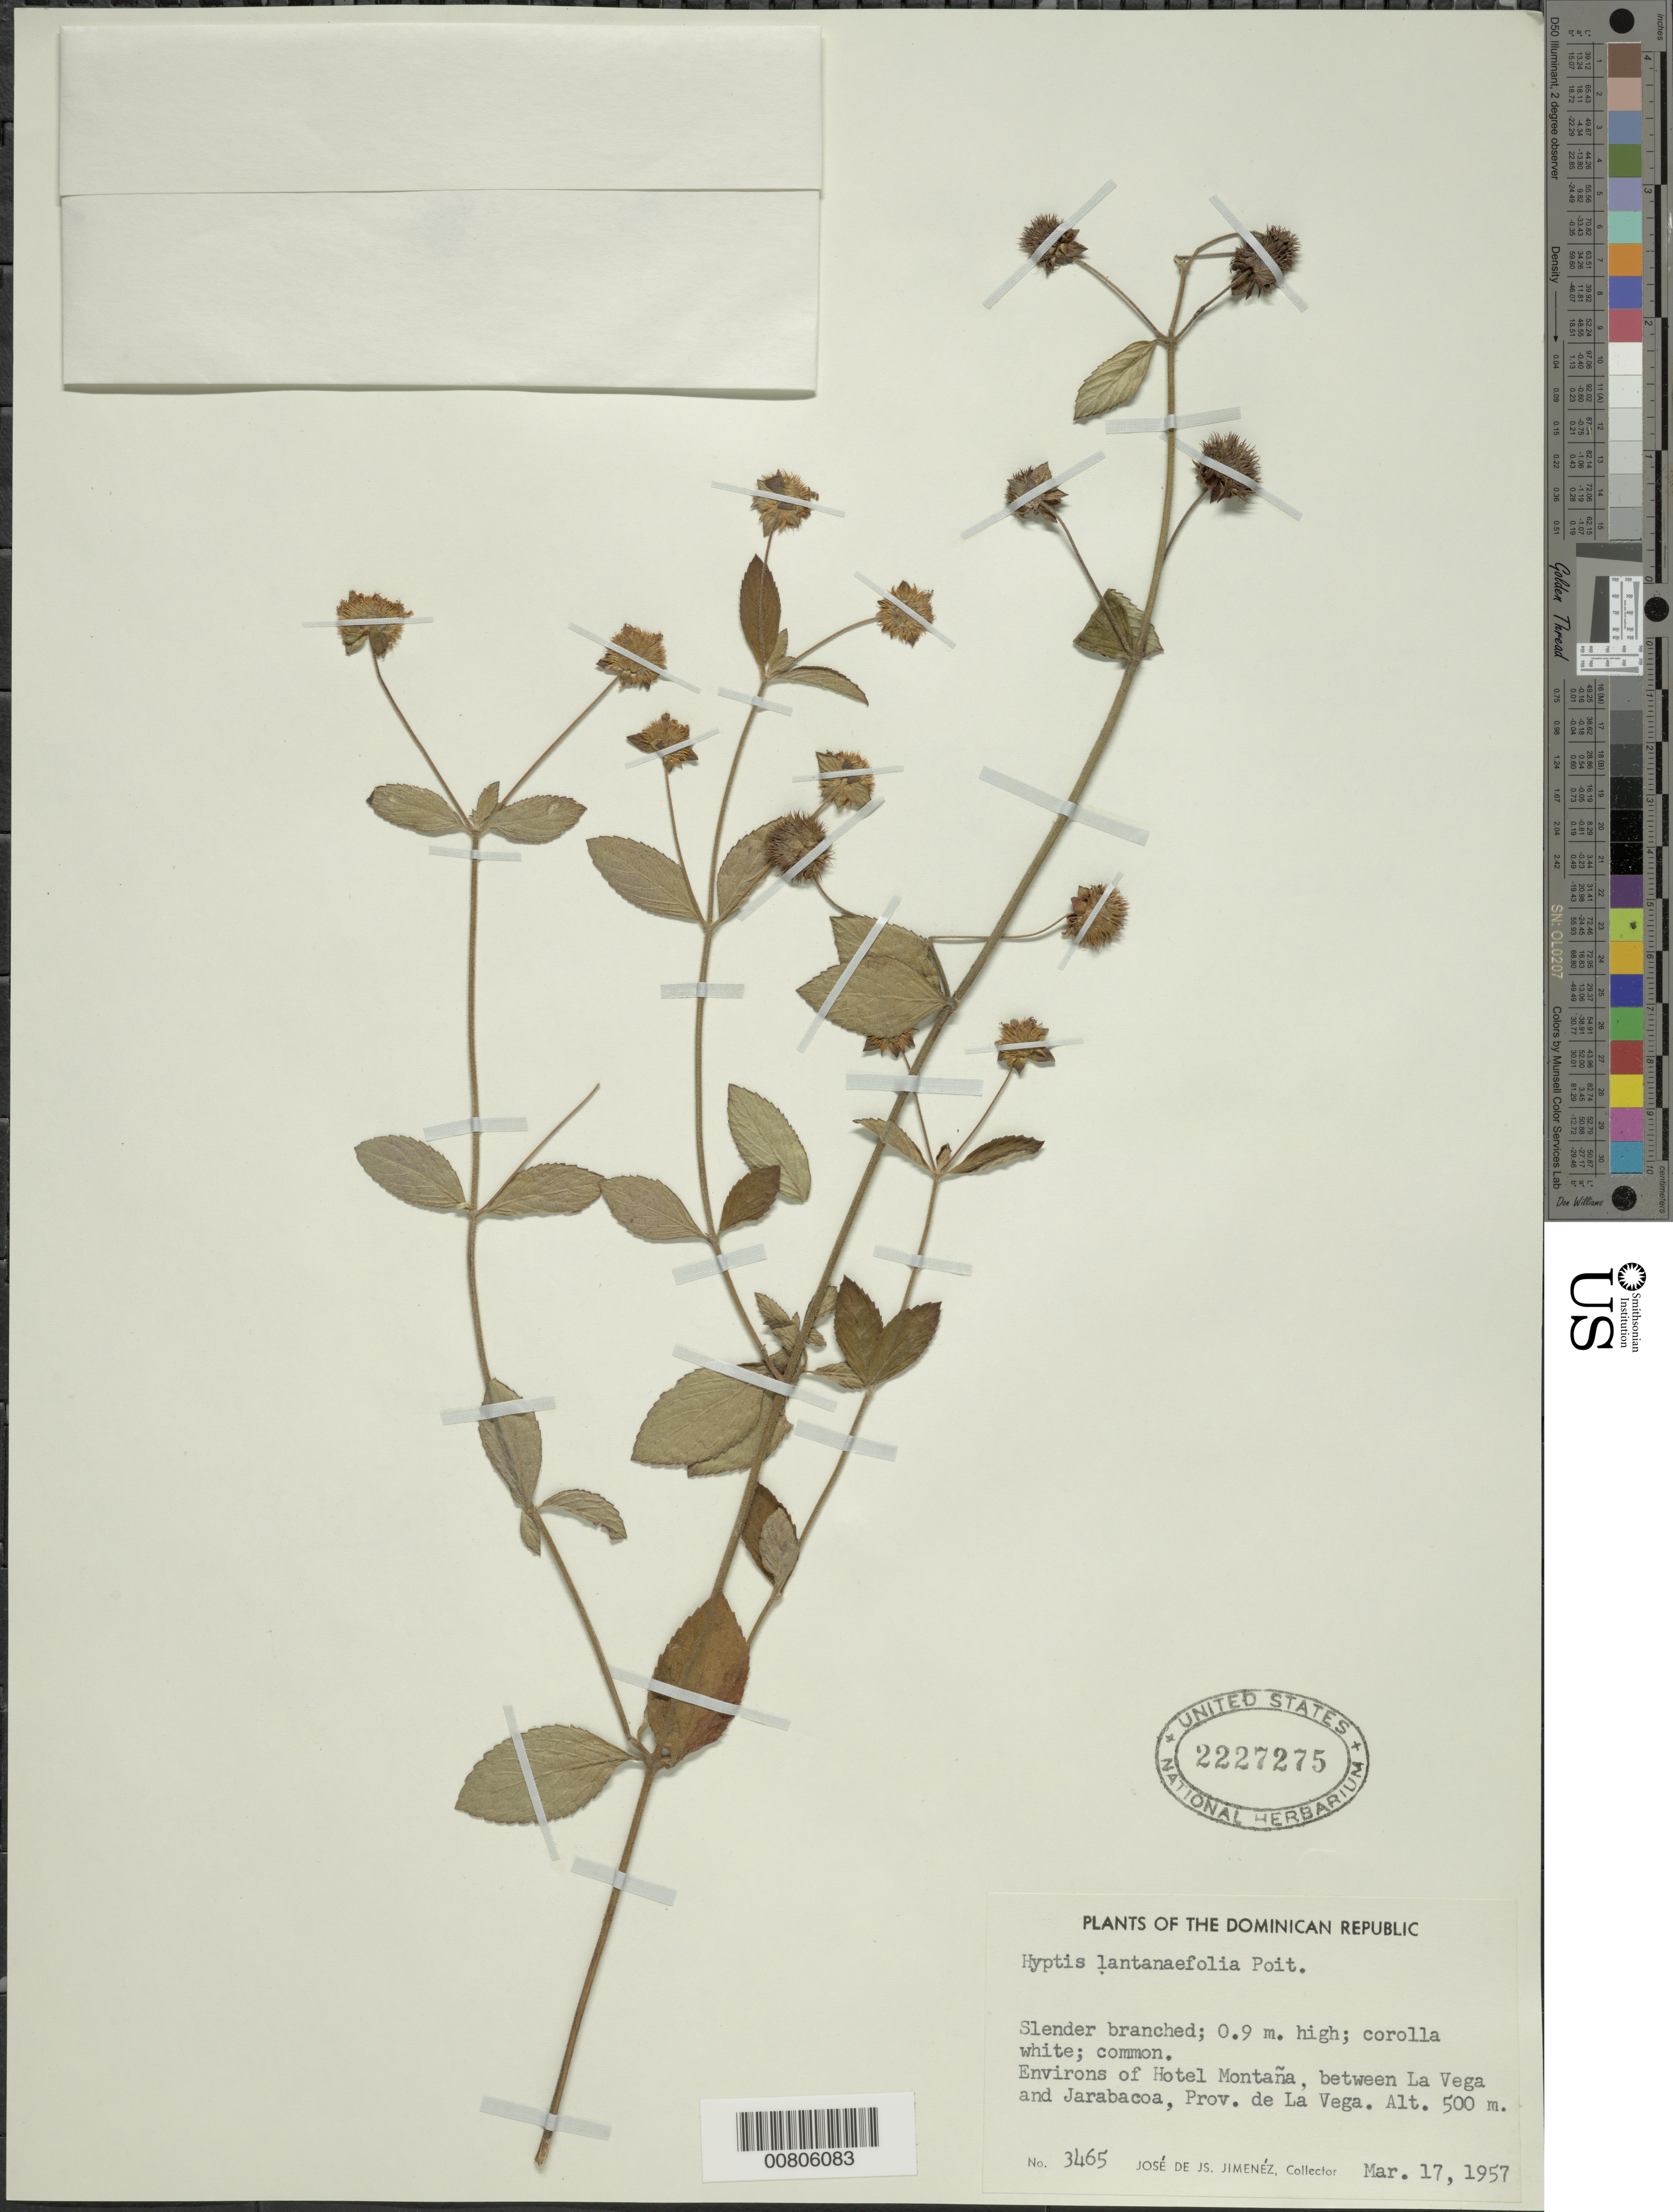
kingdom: Plantae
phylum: Tracheophyta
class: Magnoliopsida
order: Lamiales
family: Lamiaceae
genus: Hyptis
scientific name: Hyptis lantanifolia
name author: Poit.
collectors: J. J. Jiménez Almonte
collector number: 3465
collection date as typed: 17 Mar 1957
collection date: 1957-03-17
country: Dominican Republic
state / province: La Vega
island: Hispaniola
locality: Environs of Hotel Montaña, between La Vega and Jarabacoa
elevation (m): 500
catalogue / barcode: US 2227275